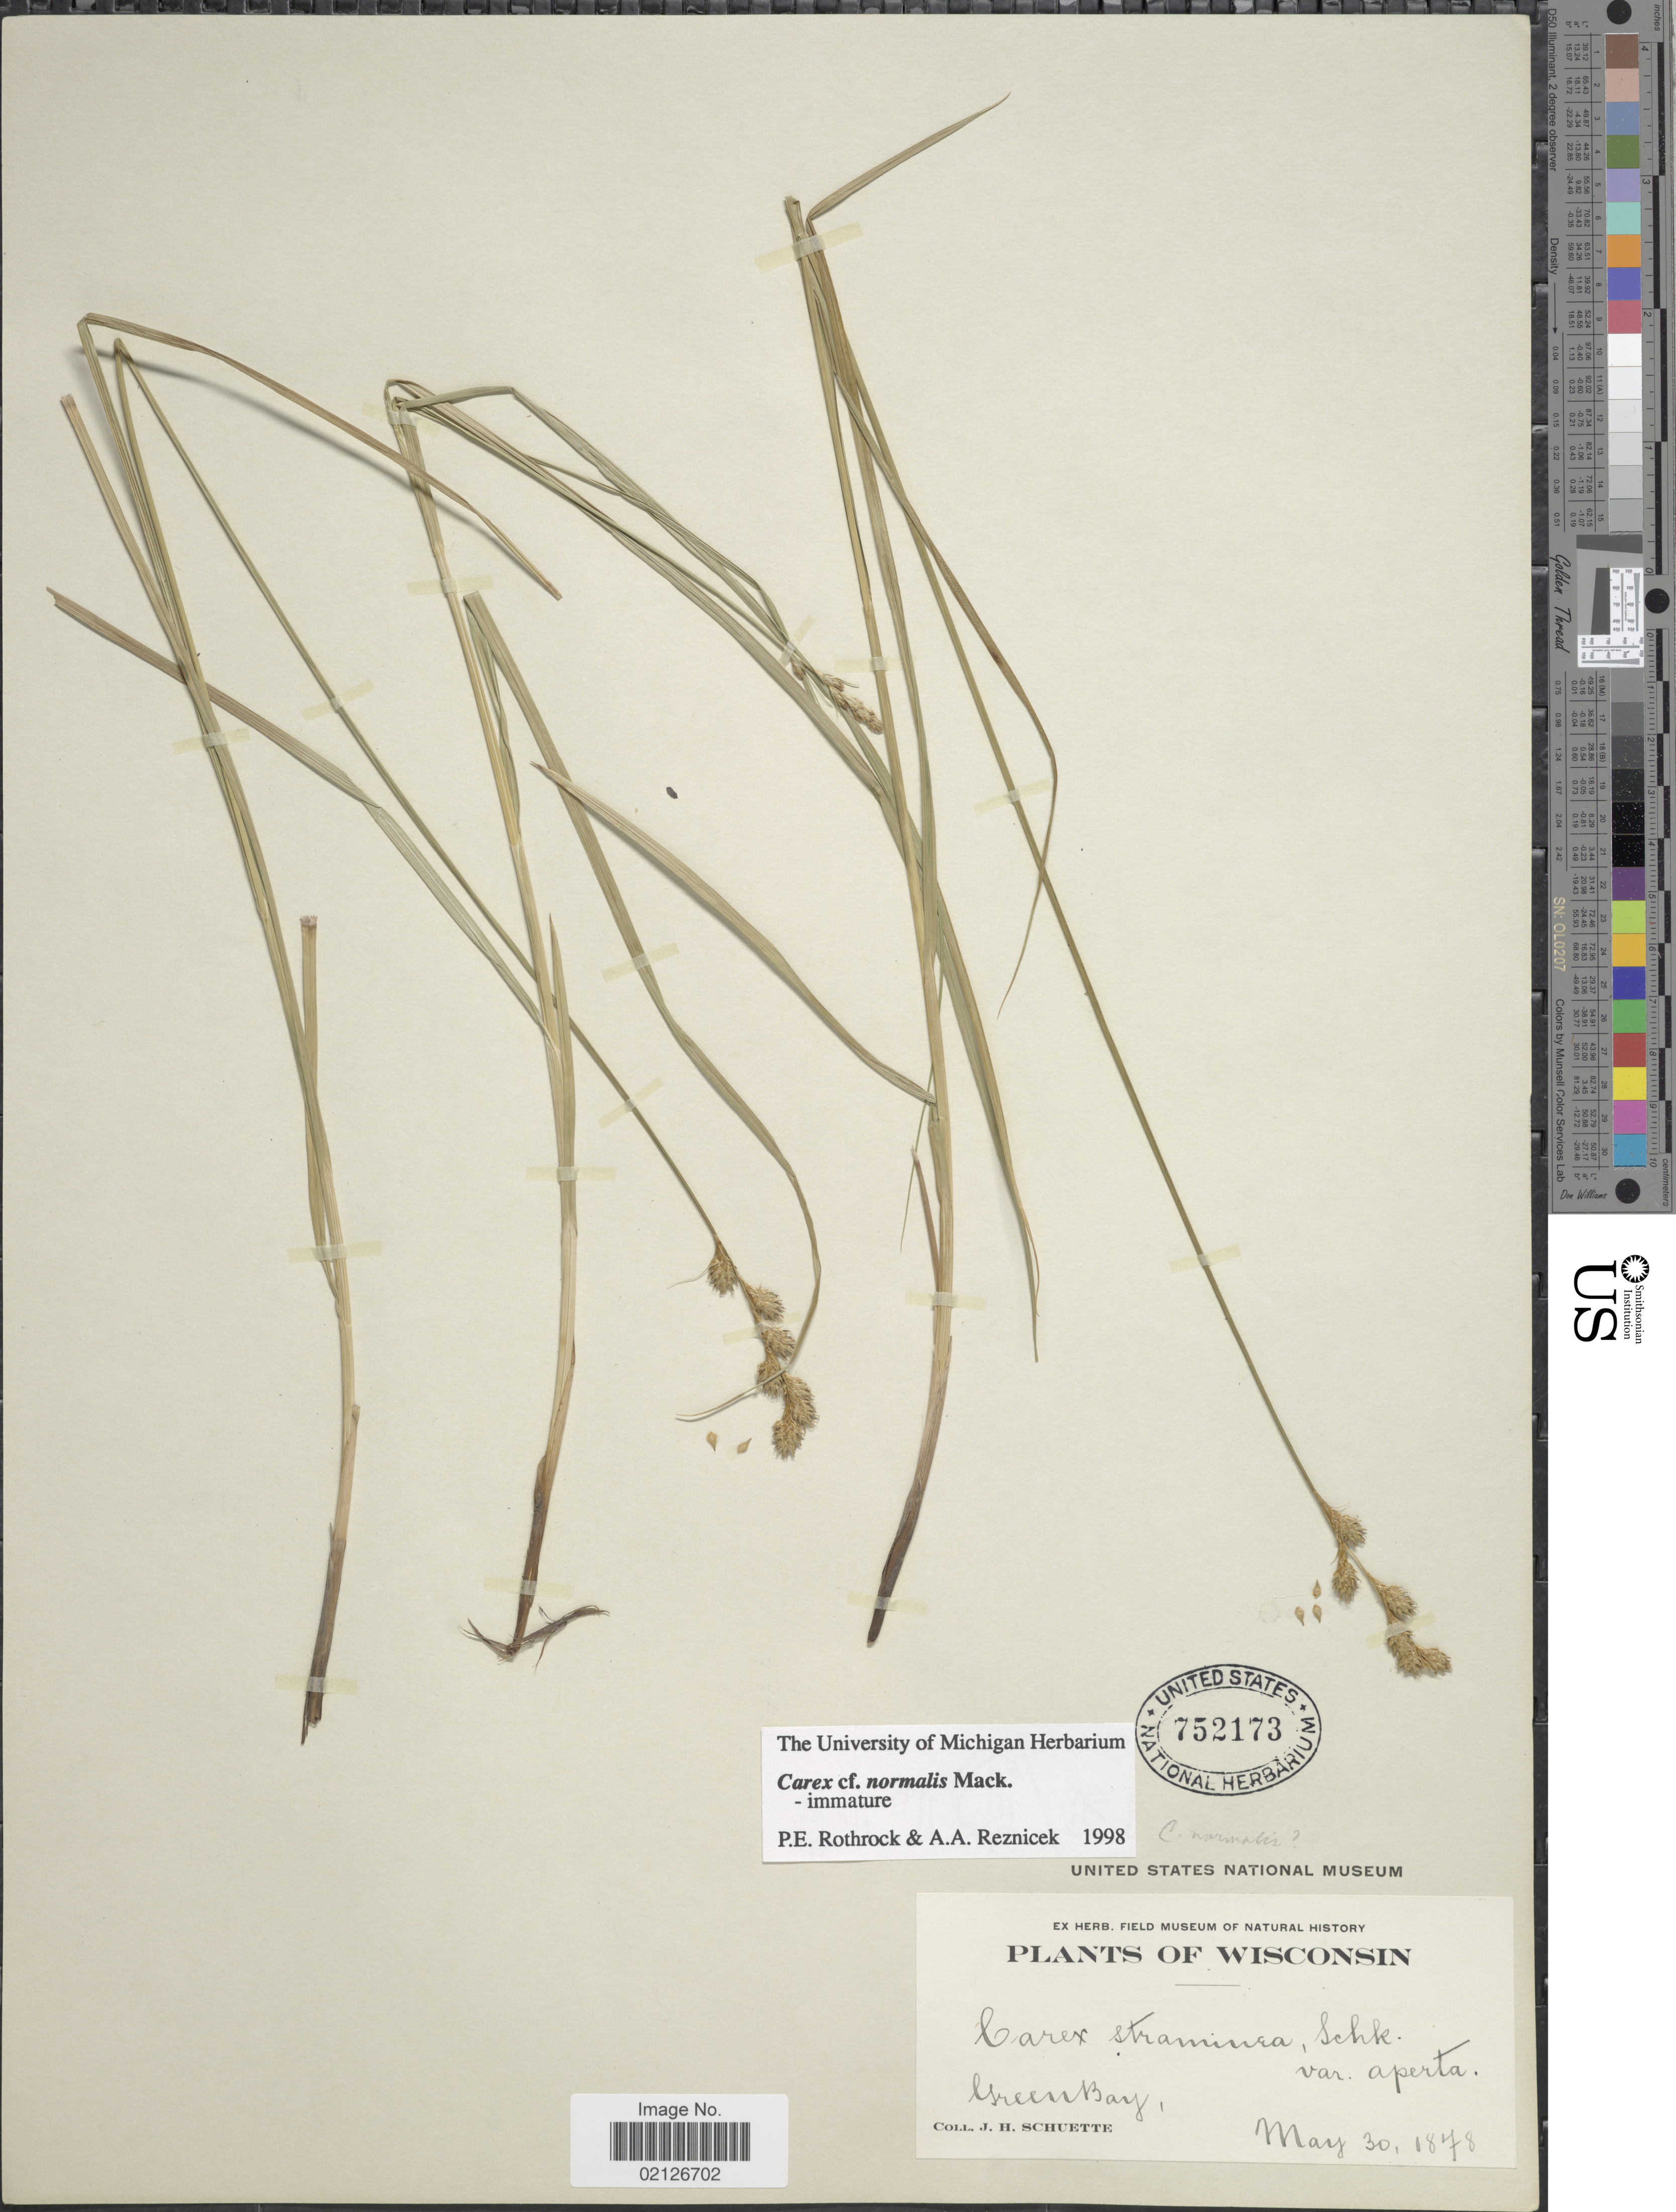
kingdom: Plantae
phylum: Tracheophyta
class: Liliopsida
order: Poales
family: Cyperaceae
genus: Carex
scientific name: Carex normalis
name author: Mack.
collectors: J. H. Schuette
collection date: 1878-05-30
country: United States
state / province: Wisconsin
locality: Green Bay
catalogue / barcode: US 752173